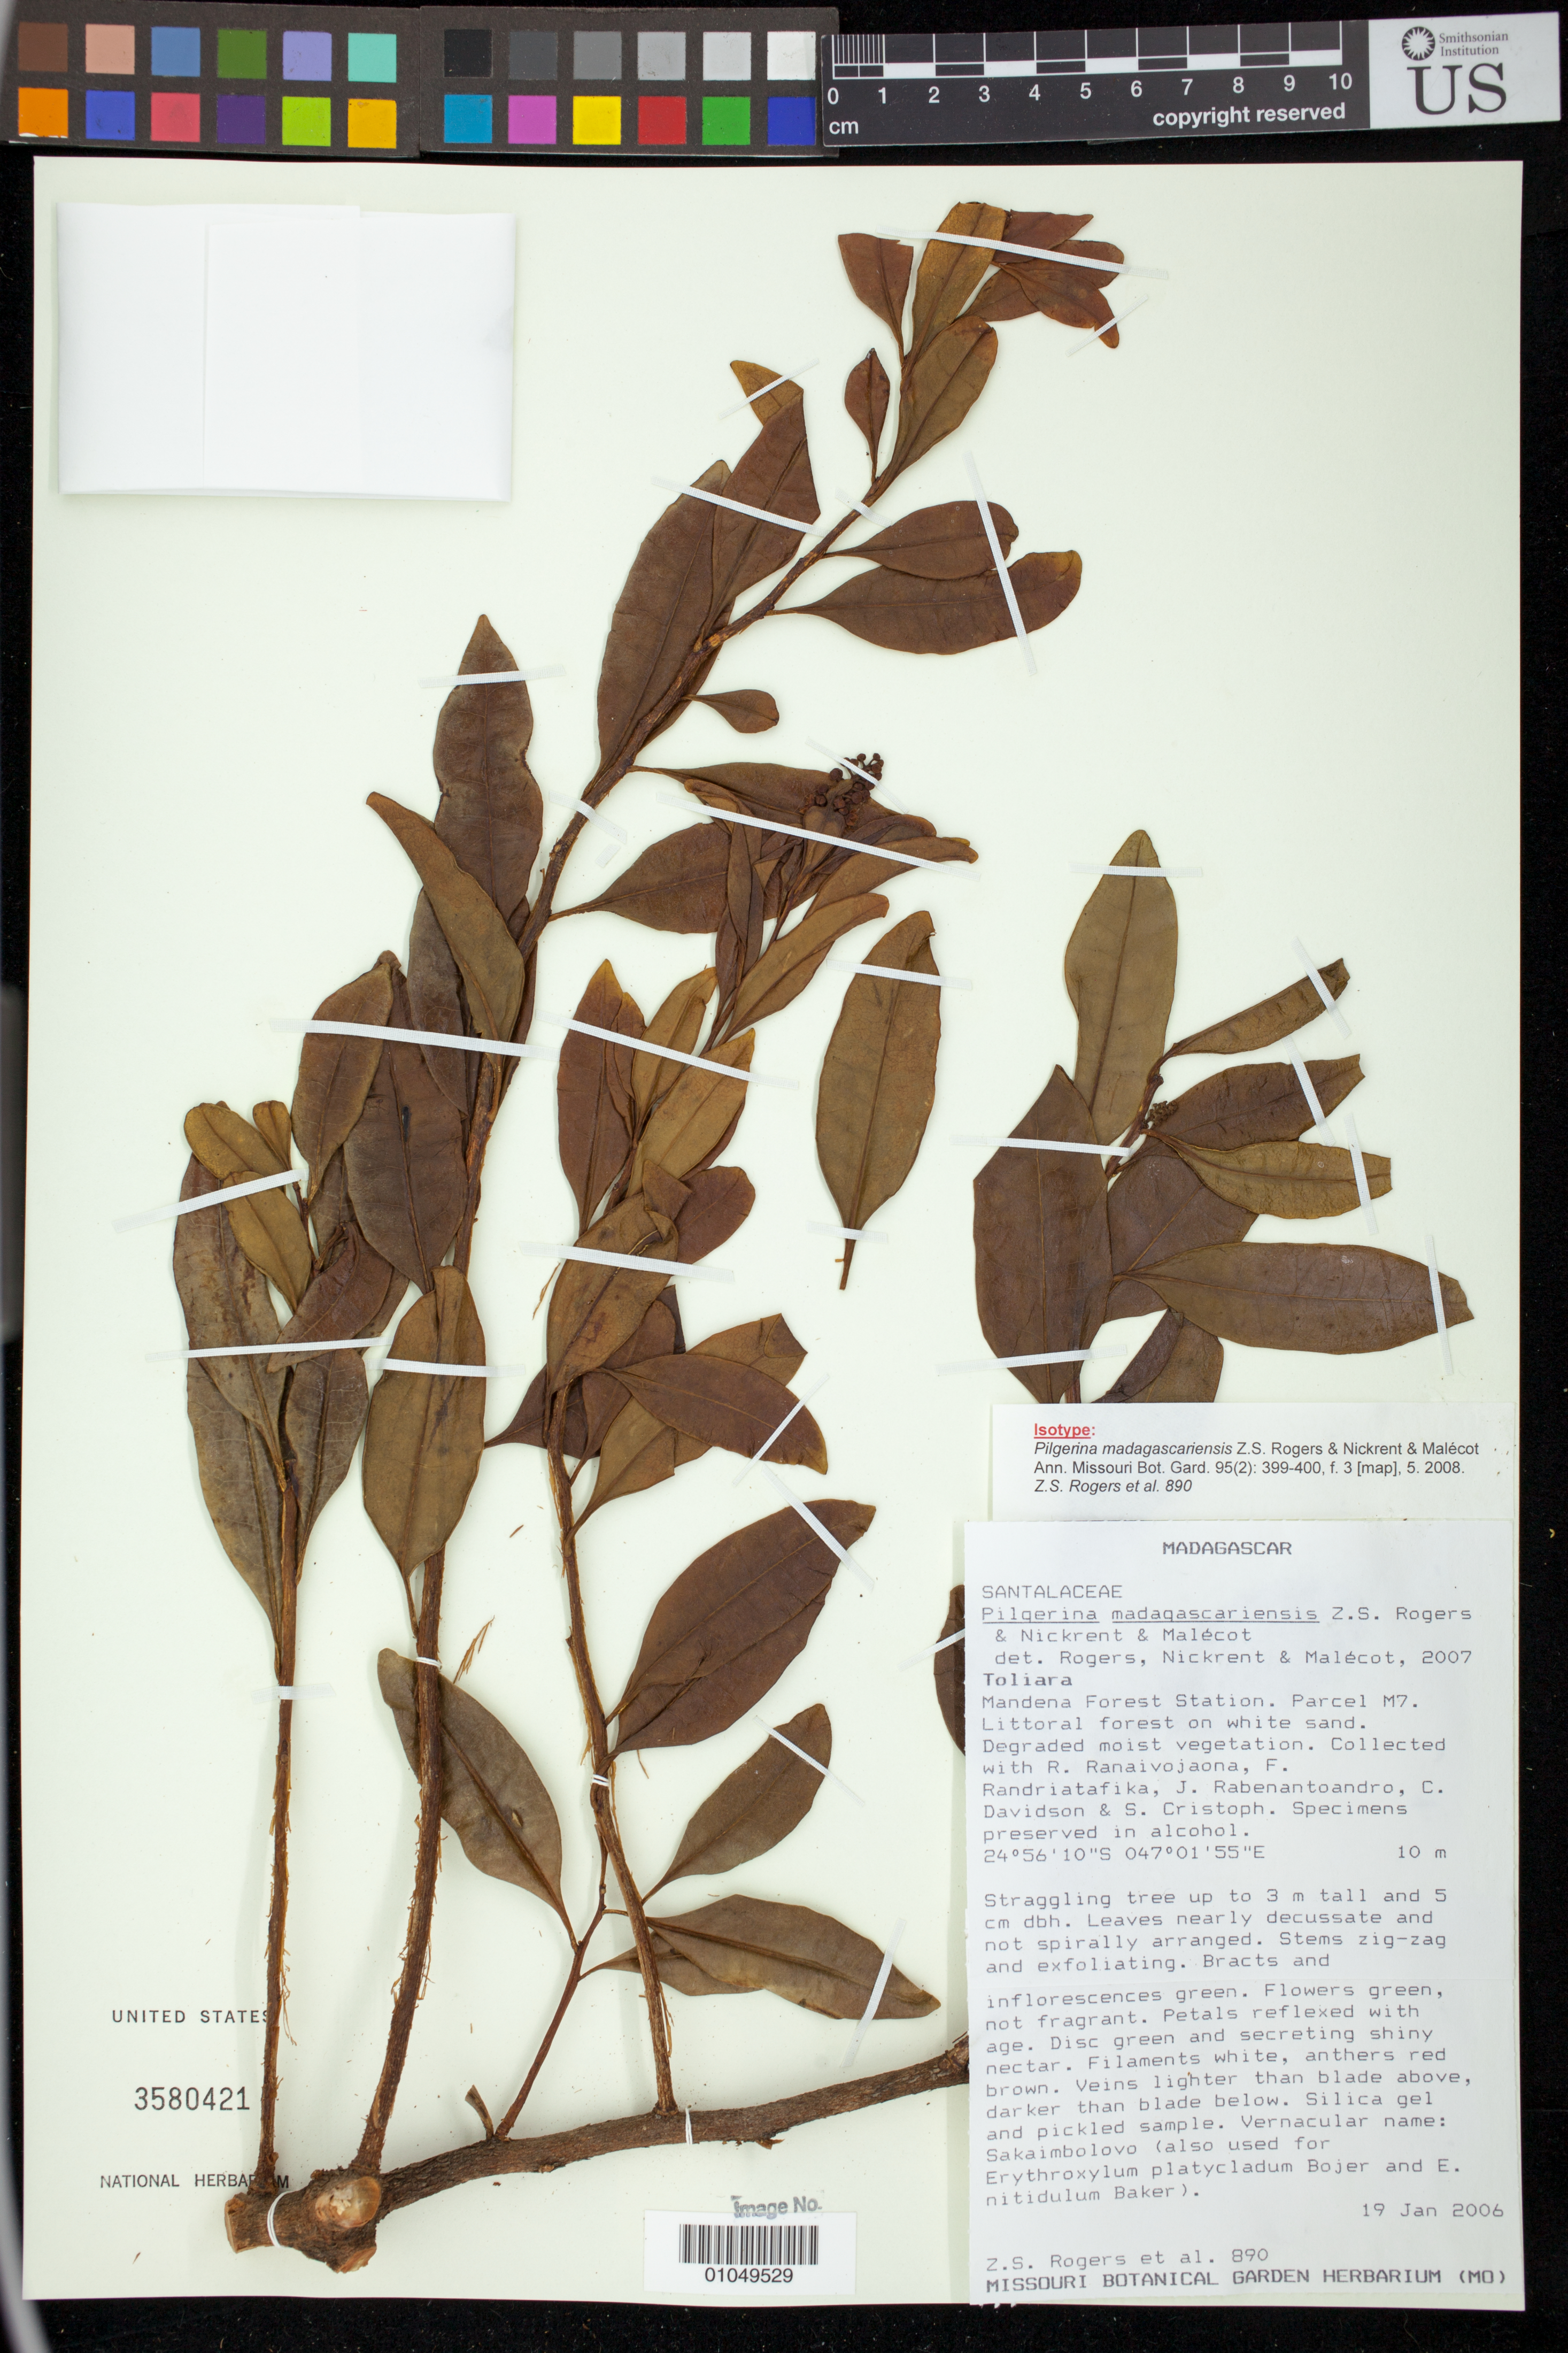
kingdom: Plantae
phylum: Tracheophyta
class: Magnoliopsida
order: Santalales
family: Cervantesiaceae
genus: Pilgerina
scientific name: Pilgerina madagascariensis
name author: Z.S. Rogers et al.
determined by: Rogers, Z. S.; et al.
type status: Isotype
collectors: Z. S. Rogers & et al.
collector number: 890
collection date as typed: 19 Jan 2006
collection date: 2006-01-19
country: Madagascar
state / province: Anosy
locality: Mandena Forest Station. Parcel M7.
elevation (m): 10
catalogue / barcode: US 3580421